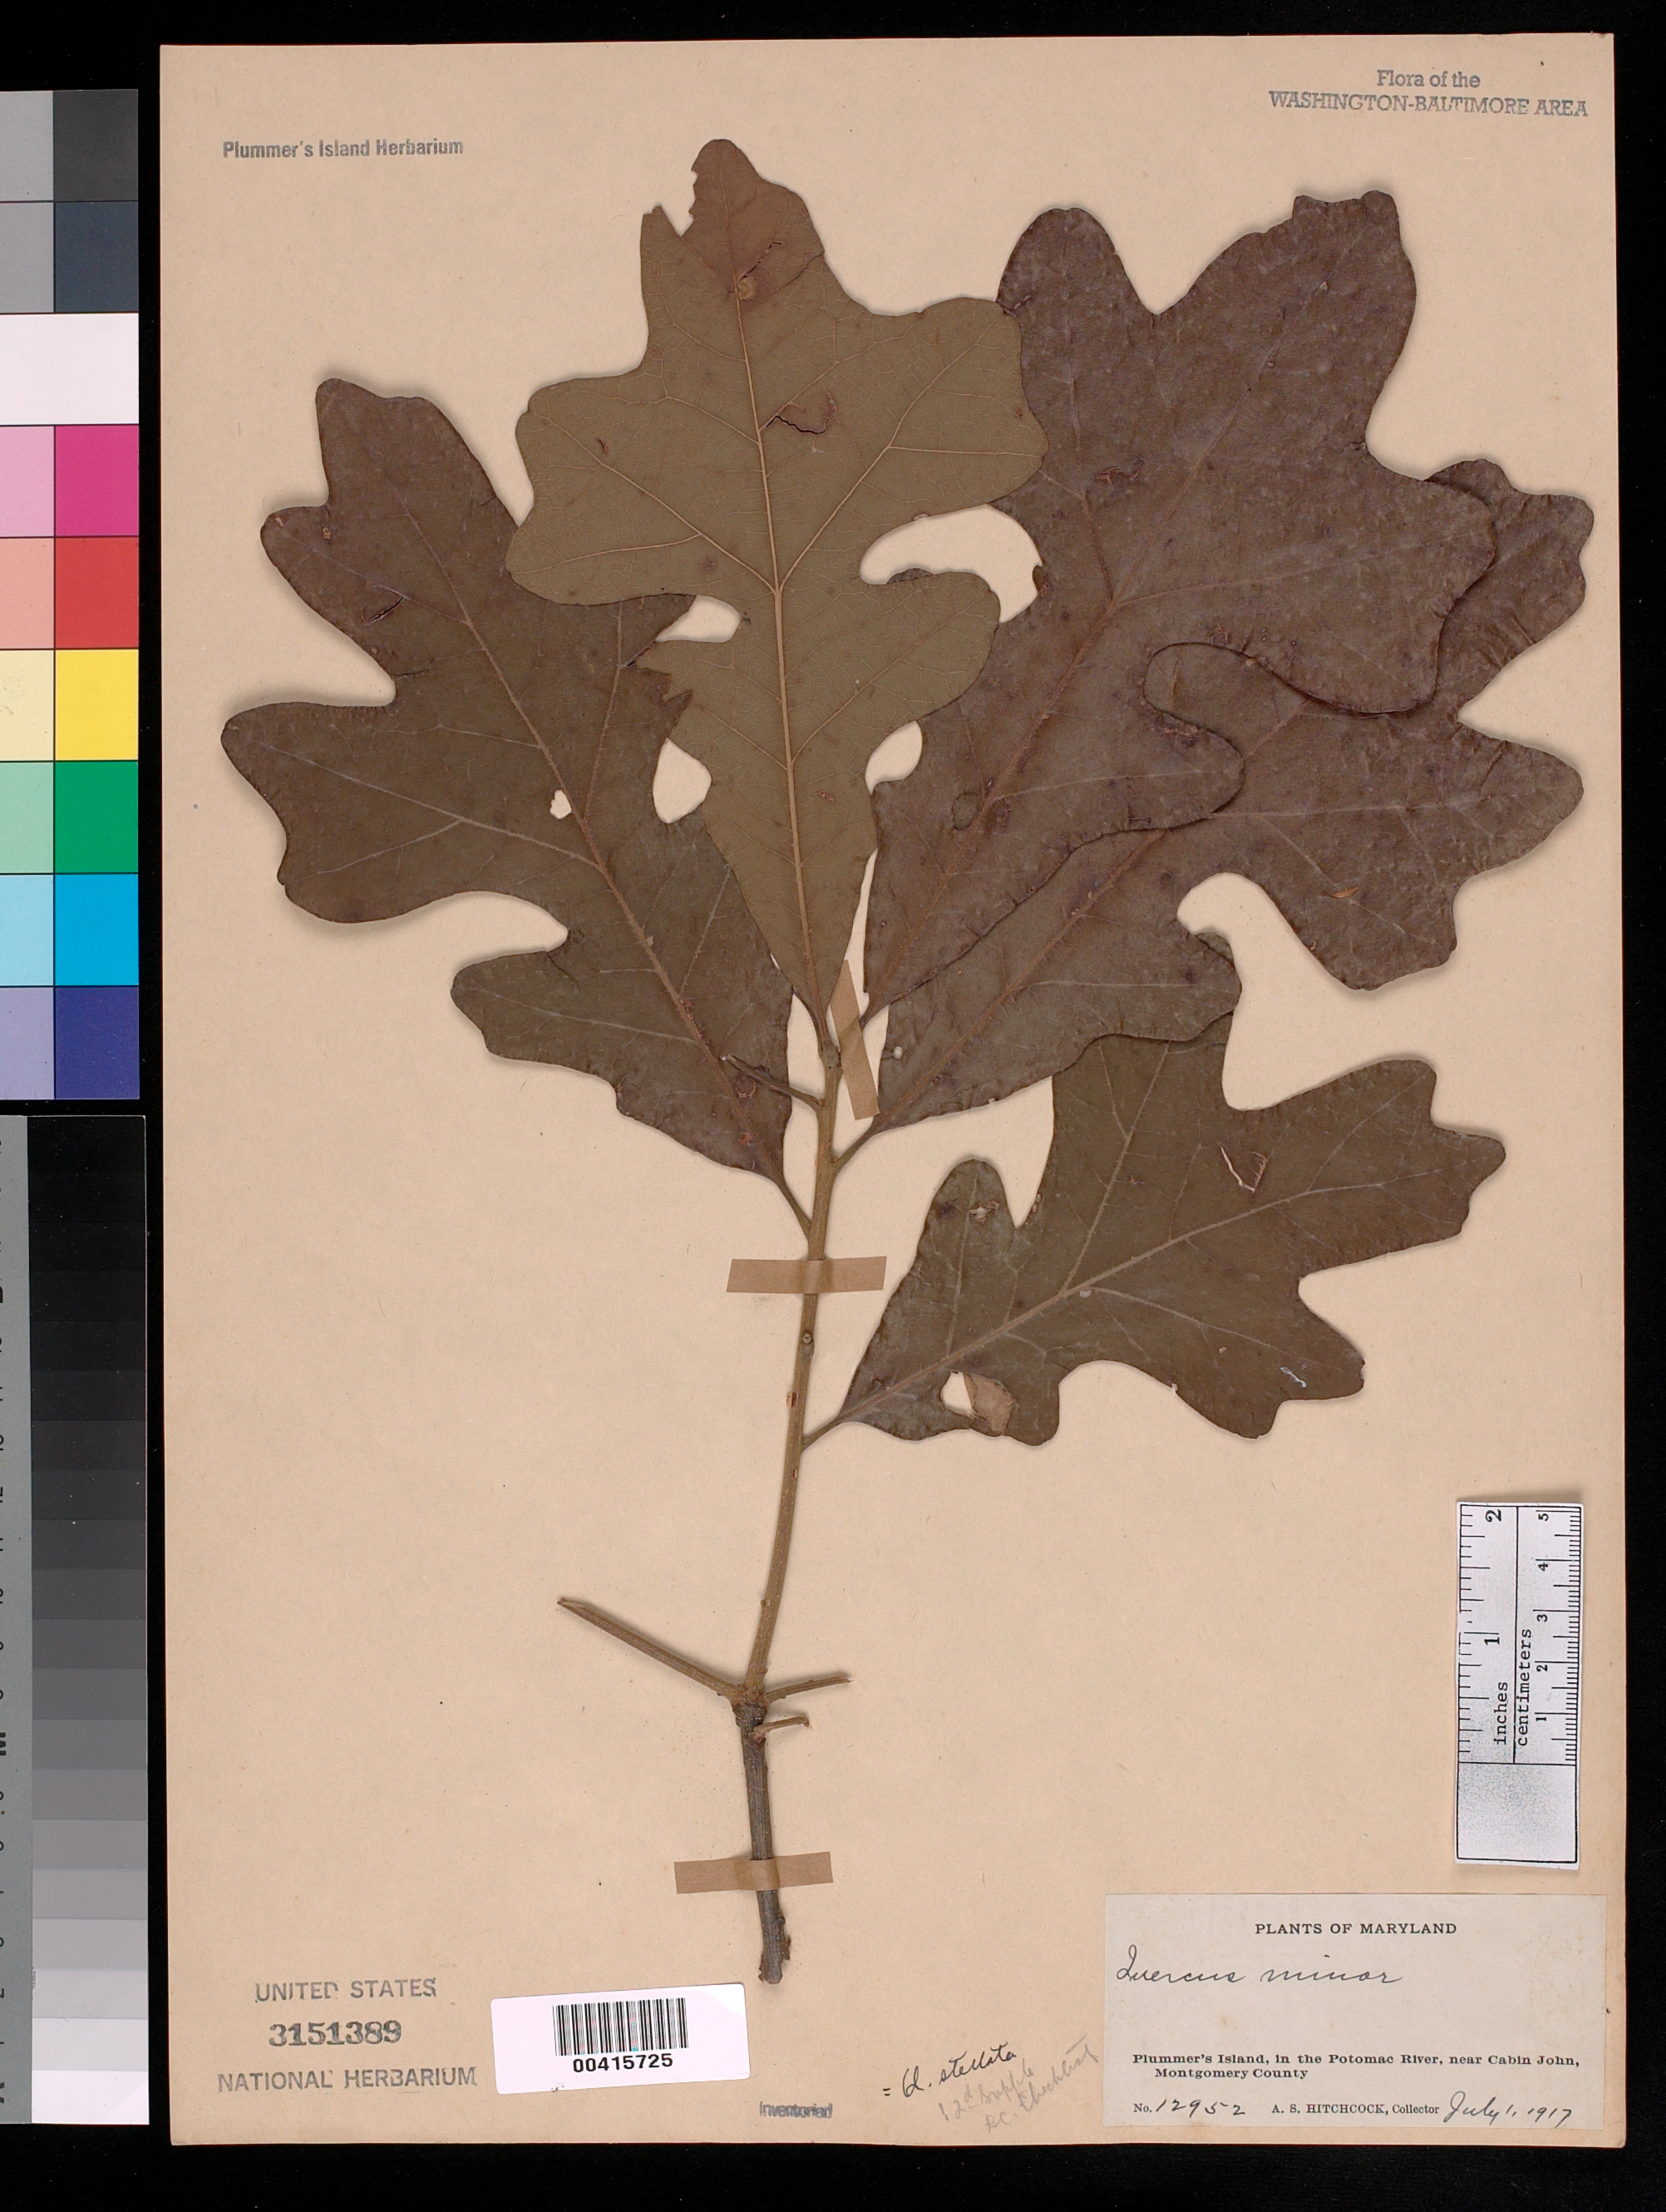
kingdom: Plantae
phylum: Tracheophyta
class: Magnoliopsida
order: Fagales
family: Fagaceae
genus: Quercus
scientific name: Quercus stellata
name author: Wangenh.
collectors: A. S. Hitchcock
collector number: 12952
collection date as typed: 01 Jul 1917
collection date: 1917-07-01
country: United States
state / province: Maryland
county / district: Montgomery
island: Plummers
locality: Plummer's Island C. & O. Canal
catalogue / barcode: US 3151389